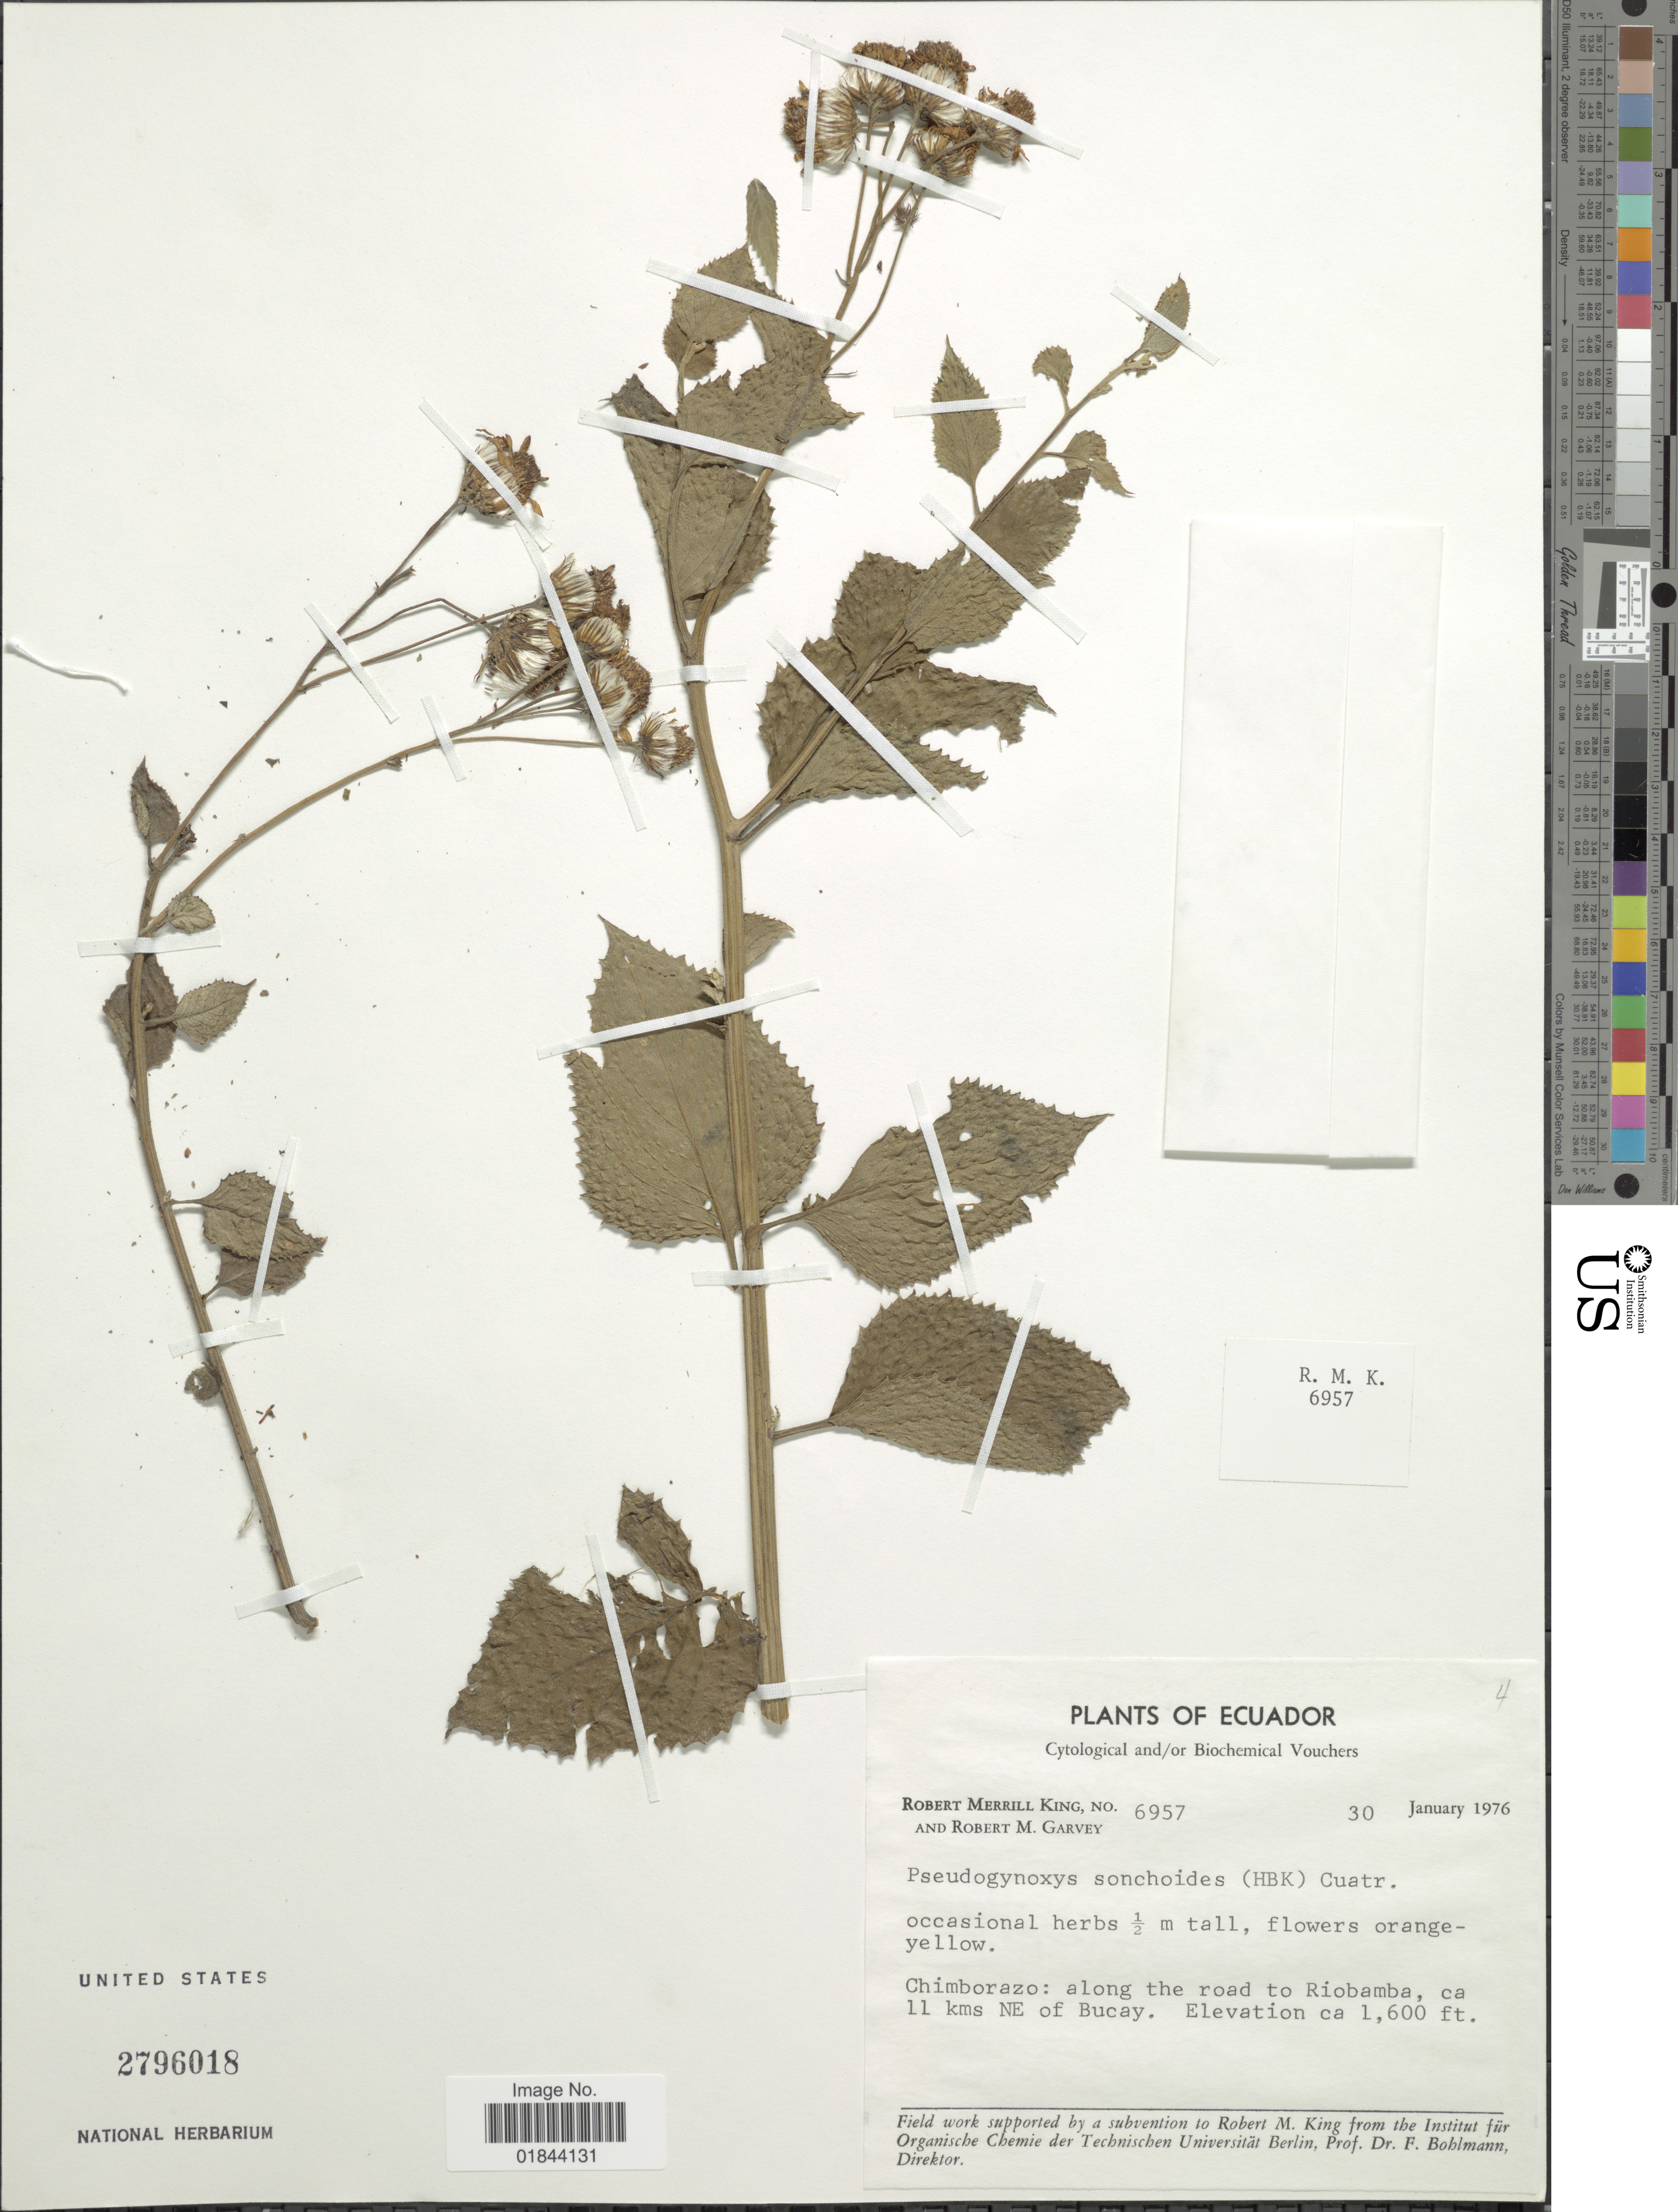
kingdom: Plantae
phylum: Tracheophyta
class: Magnoliopsida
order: Asterales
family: Asteraceae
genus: Pseudogynoxys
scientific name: Pseudogynoxys sonchoides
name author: (Kunth) Cuatrec.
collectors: R. M. King & R. Garvey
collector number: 6957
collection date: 1976-01-30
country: Ecuador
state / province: Chimborazo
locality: Along the road to Riobamba ca. 11 kms NE of Bucay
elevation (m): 488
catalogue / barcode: US 2796018